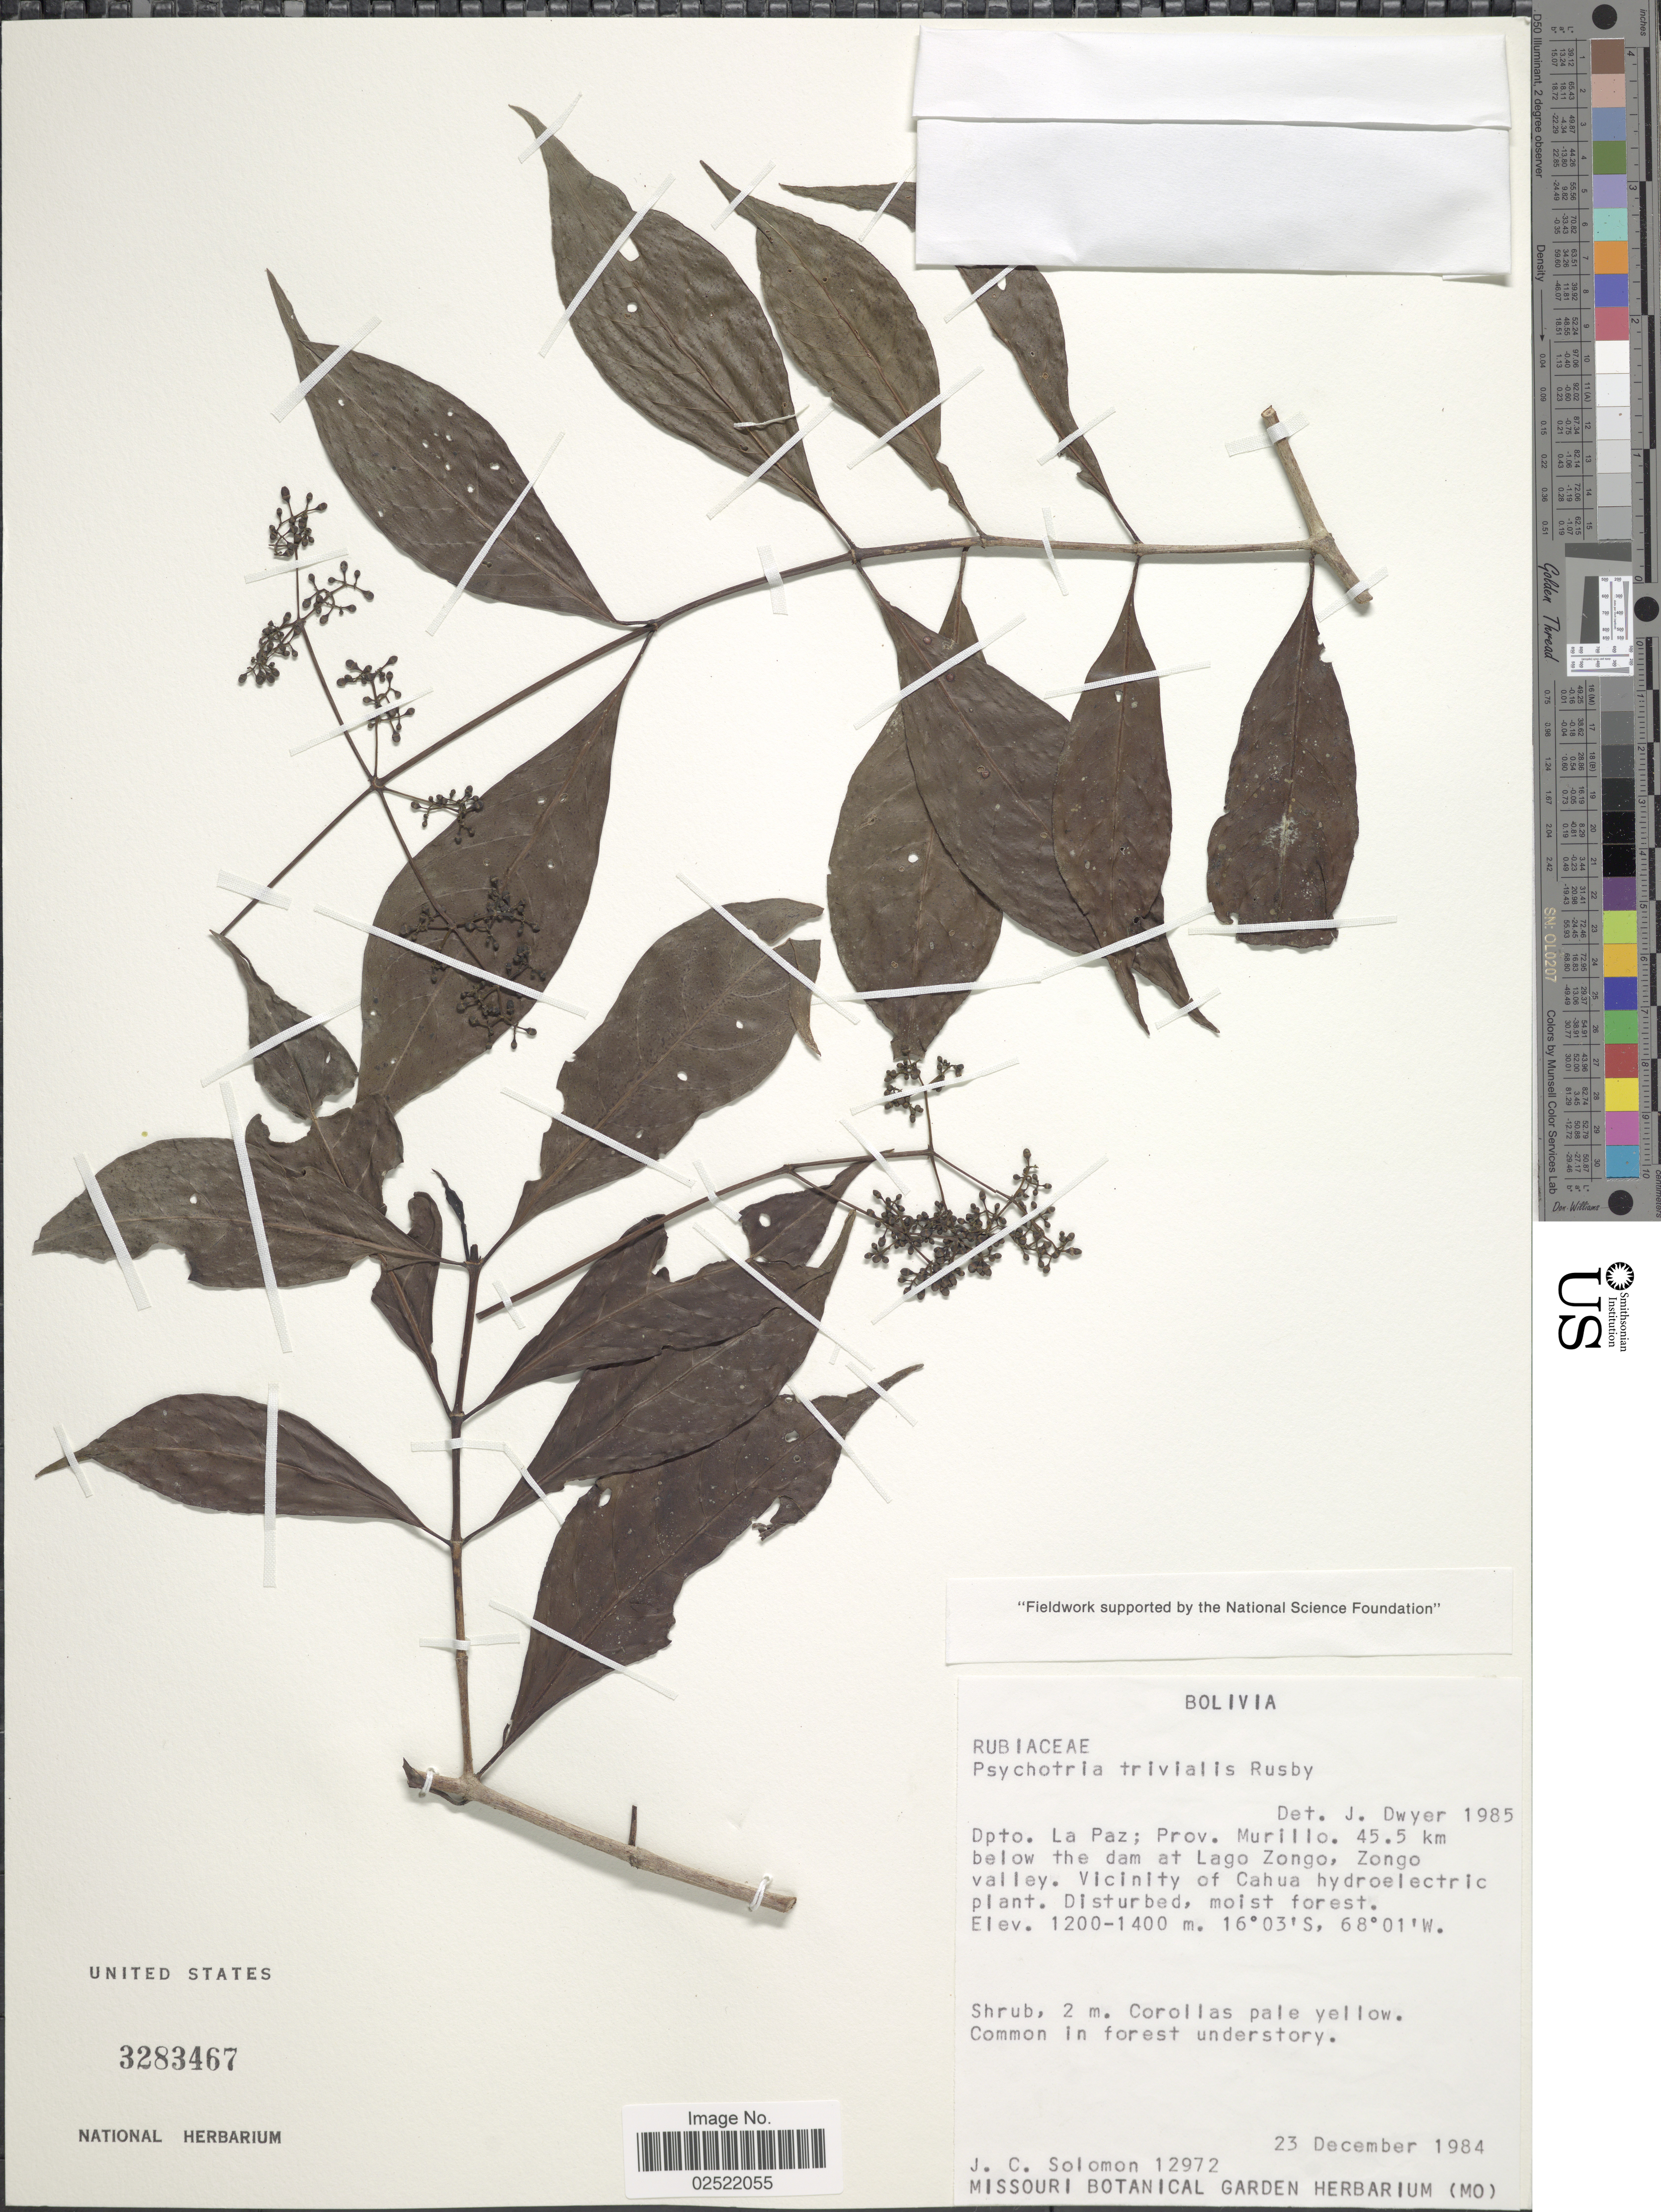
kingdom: Plantae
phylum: Tracheophyta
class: Magnoliopsida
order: Gentianales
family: Rubiaceae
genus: Psychotria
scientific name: Psychotria trivialis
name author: Rusby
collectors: J. C. Solomon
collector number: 12972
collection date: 1984-12-23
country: Bolivia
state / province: La Paz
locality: Dpto. La Paz; Prov. Murillo. 45.5 km below the dam at Lago Zongo, Zongo valley. Vicinity of Cahua hydroelectric plant.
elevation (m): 1200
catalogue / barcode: US 3283467